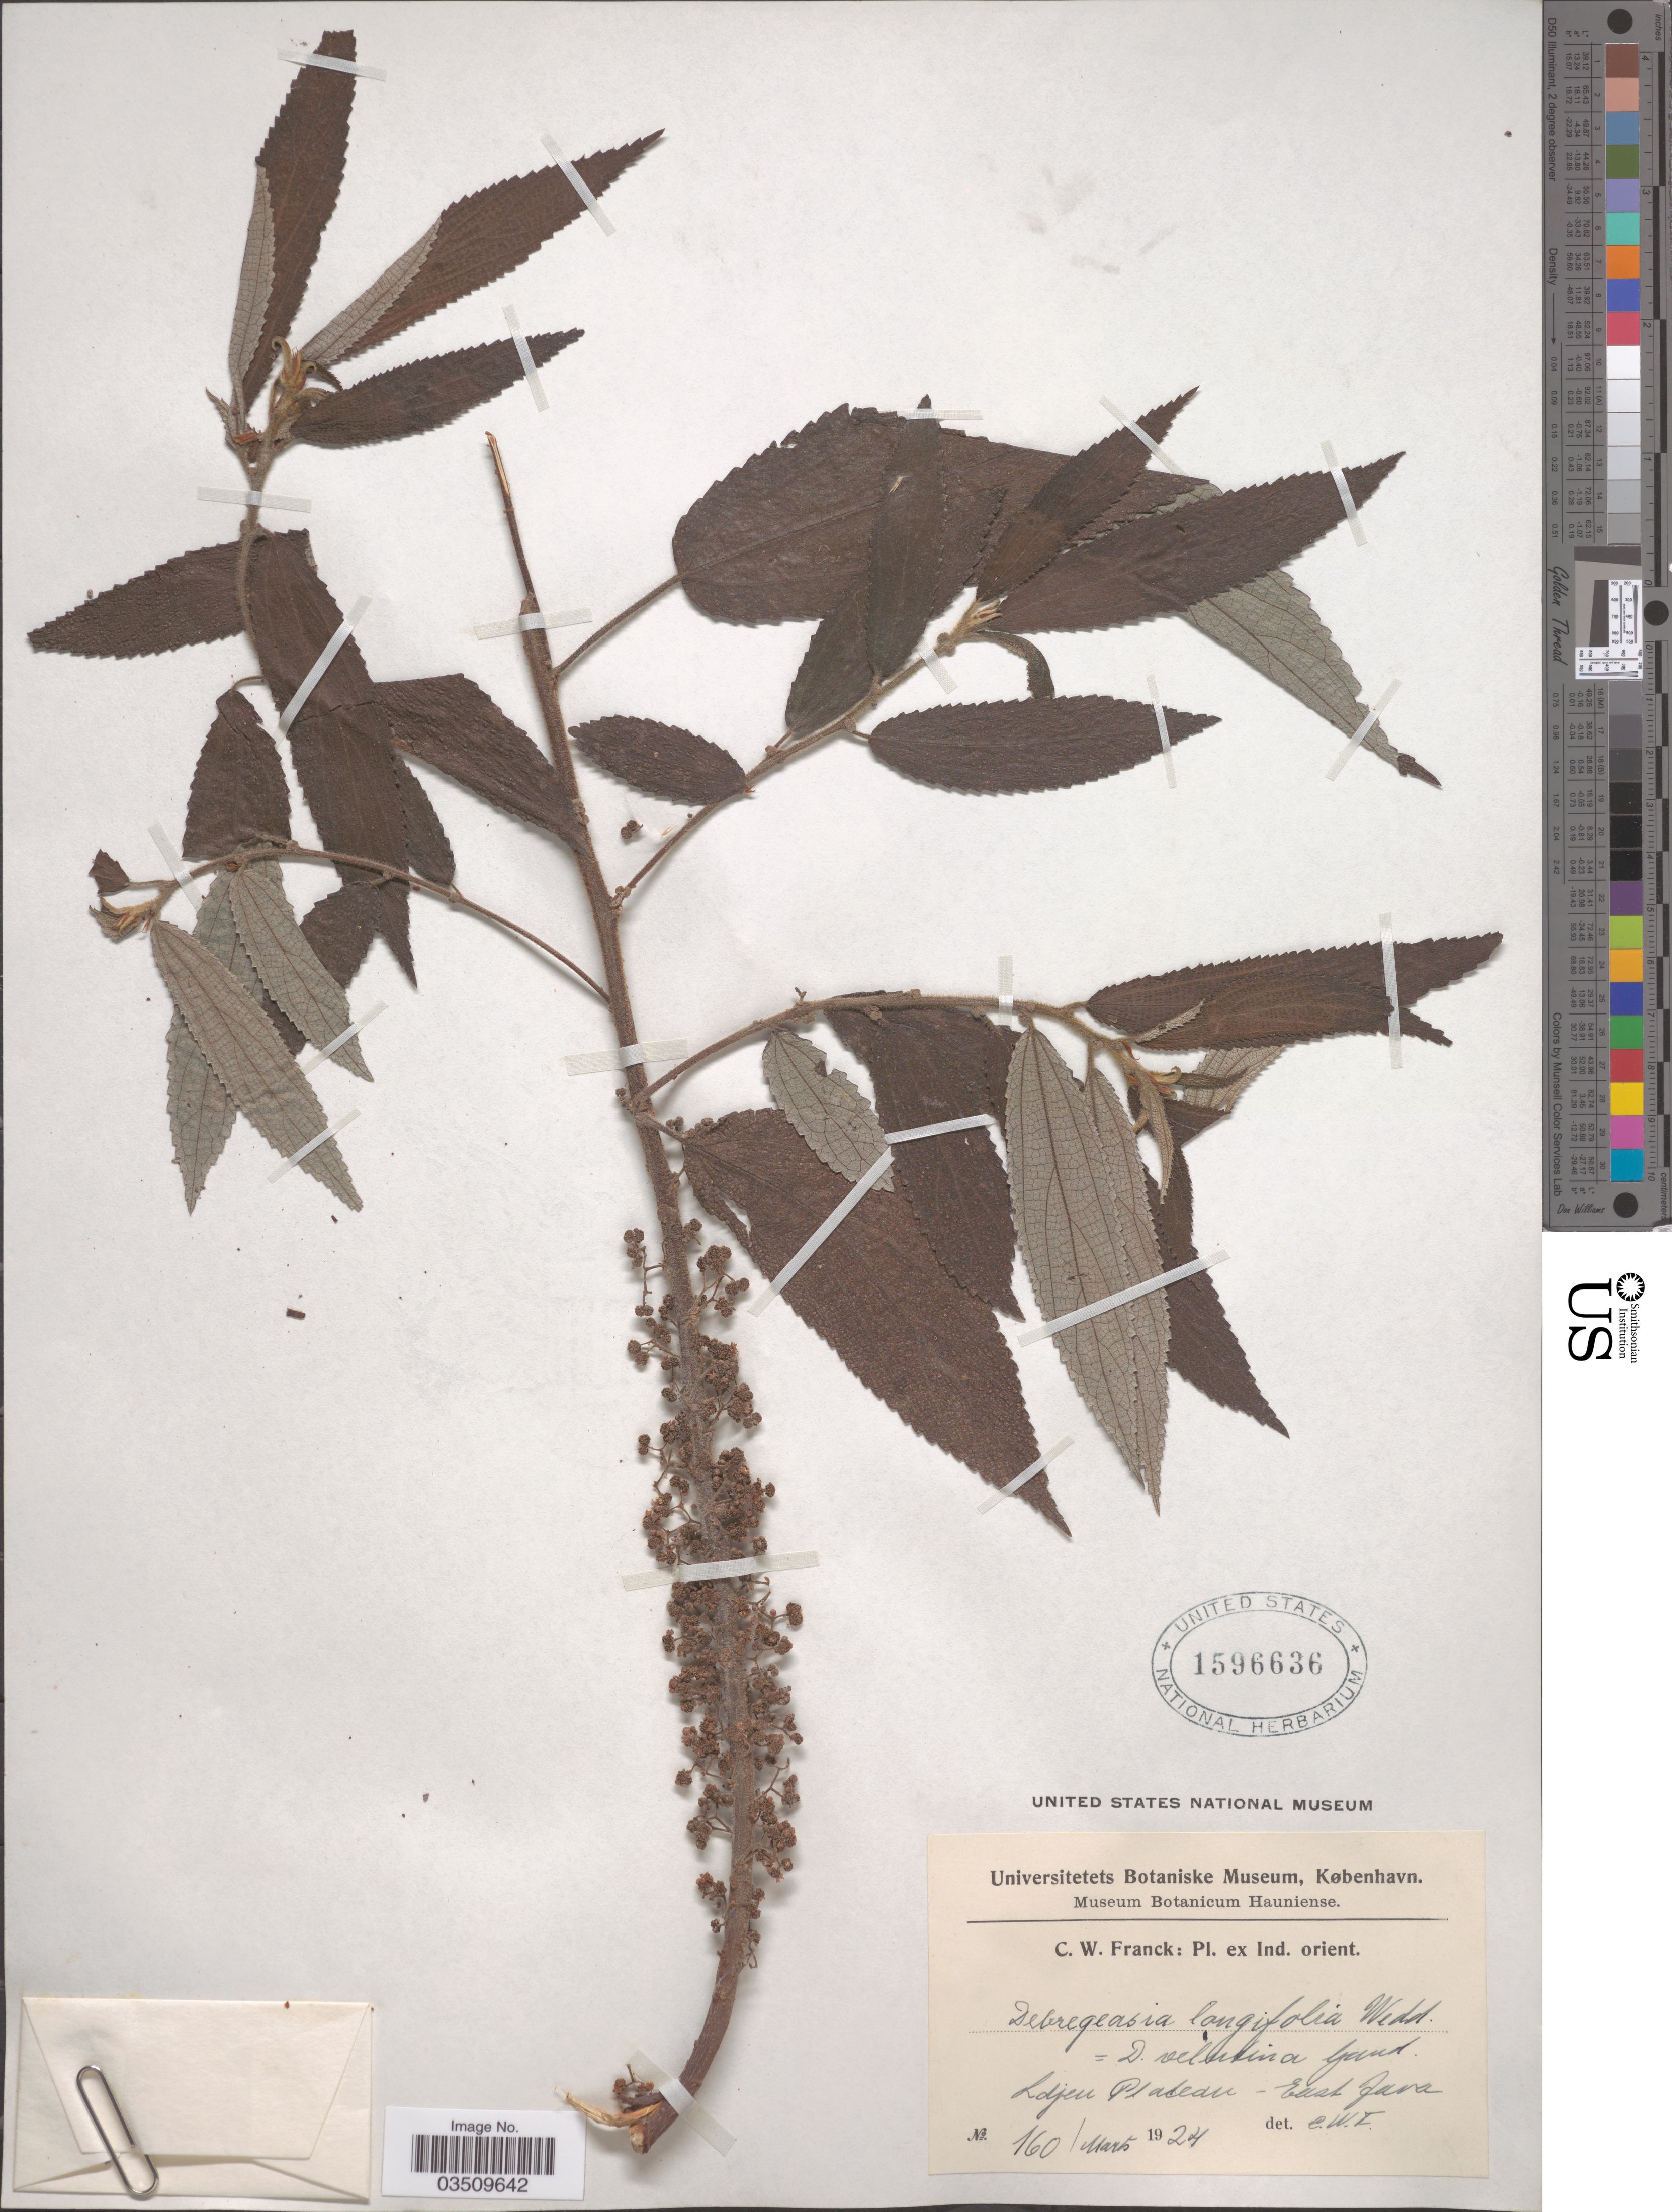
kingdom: Plantae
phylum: Tracheophyta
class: Magnoliopsida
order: Rosales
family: Urticaceae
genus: Debregeasia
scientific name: Debregeasia longifolia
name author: (Burm. f.) Wedd.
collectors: C. Franck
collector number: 160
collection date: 1924-03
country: Indonesia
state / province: Java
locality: Ind. orient. Ldjeu [interpreted] Plateau. East java.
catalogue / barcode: US 1596636